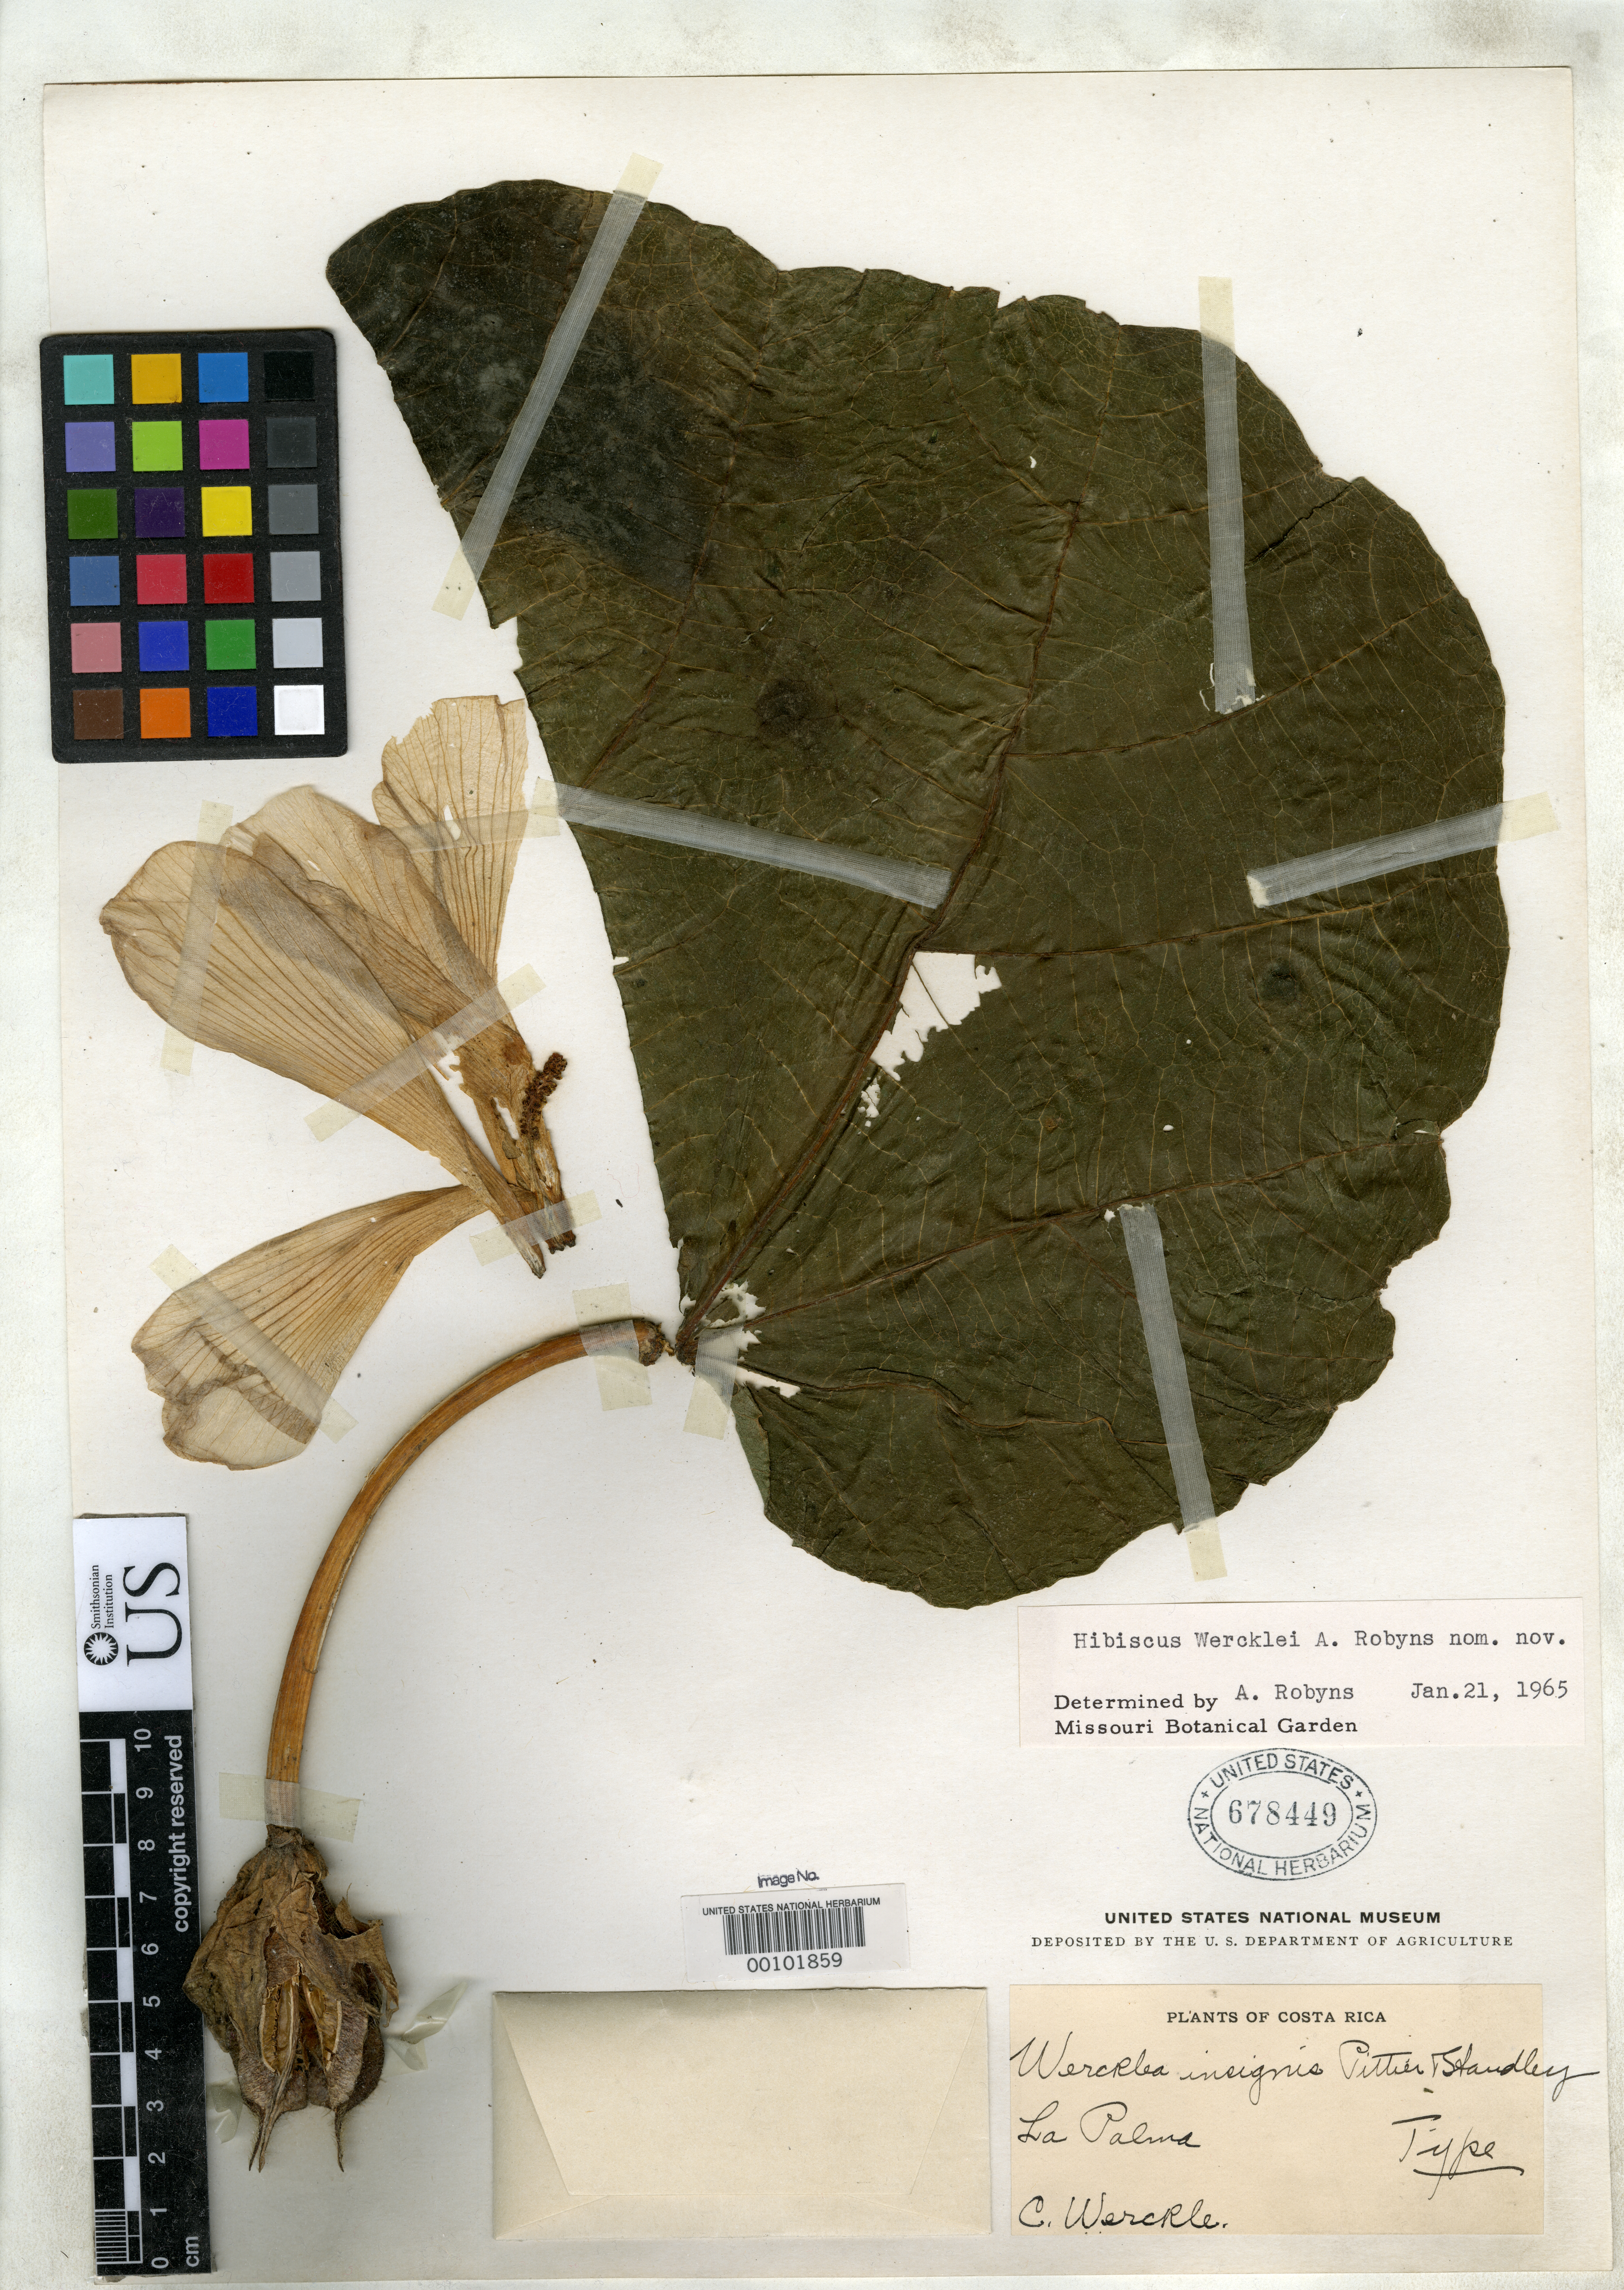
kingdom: Plantae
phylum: Tracheophyta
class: Magnoliopsida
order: Malvales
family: Malvaceae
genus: Wercklea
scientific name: Wercklea insignis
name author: Pittier & Standl.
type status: Holotype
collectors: C. C Wercklé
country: Costa Rica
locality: Near La Palma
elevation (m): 1460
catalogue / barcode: US 678449